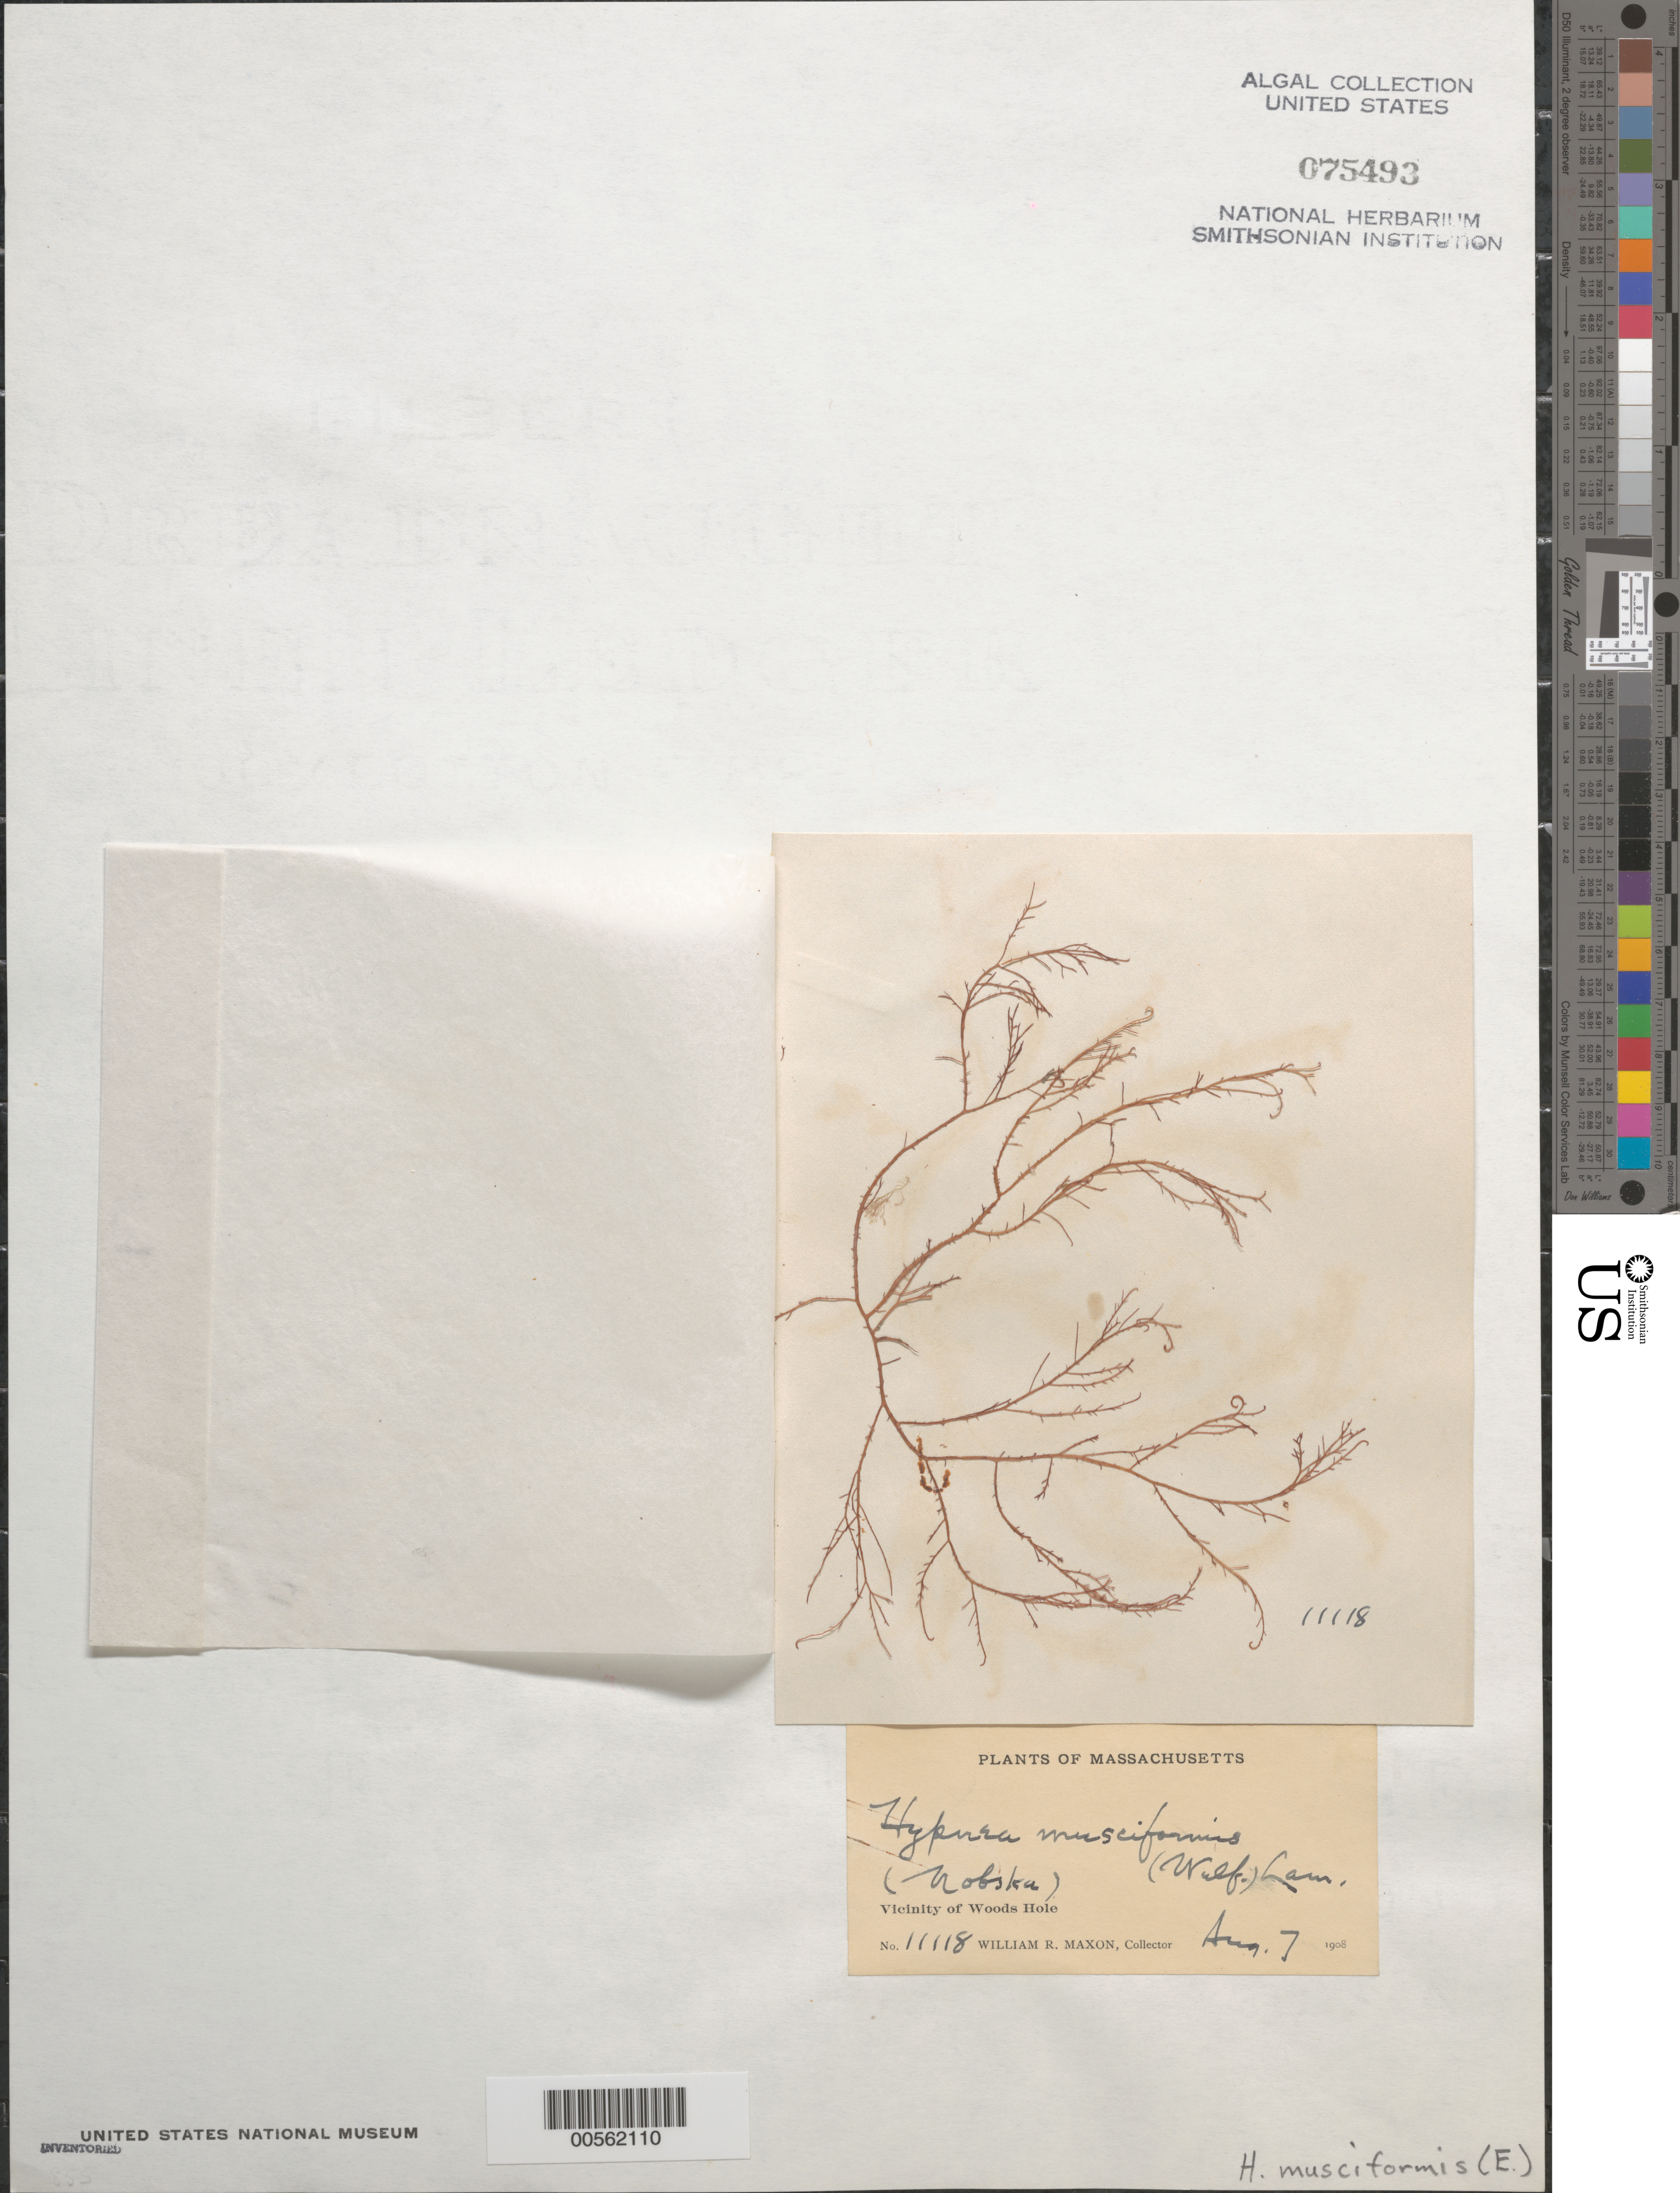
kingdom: Plantae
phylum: Rhodophyta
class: Florideophyceae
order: Gigartinales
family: Cystocloniaceae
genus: Hypnea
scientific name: Hypnea musciformis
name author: (Wulfen) J.V.Lamouroux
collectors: W. R. Maxon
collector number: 11118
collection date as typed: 07 Aug 1908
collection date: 1908-08-07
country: United States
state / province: Massachusetts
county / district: Barnstable County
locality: Nobska, Woods Hole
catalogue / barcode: US 75493